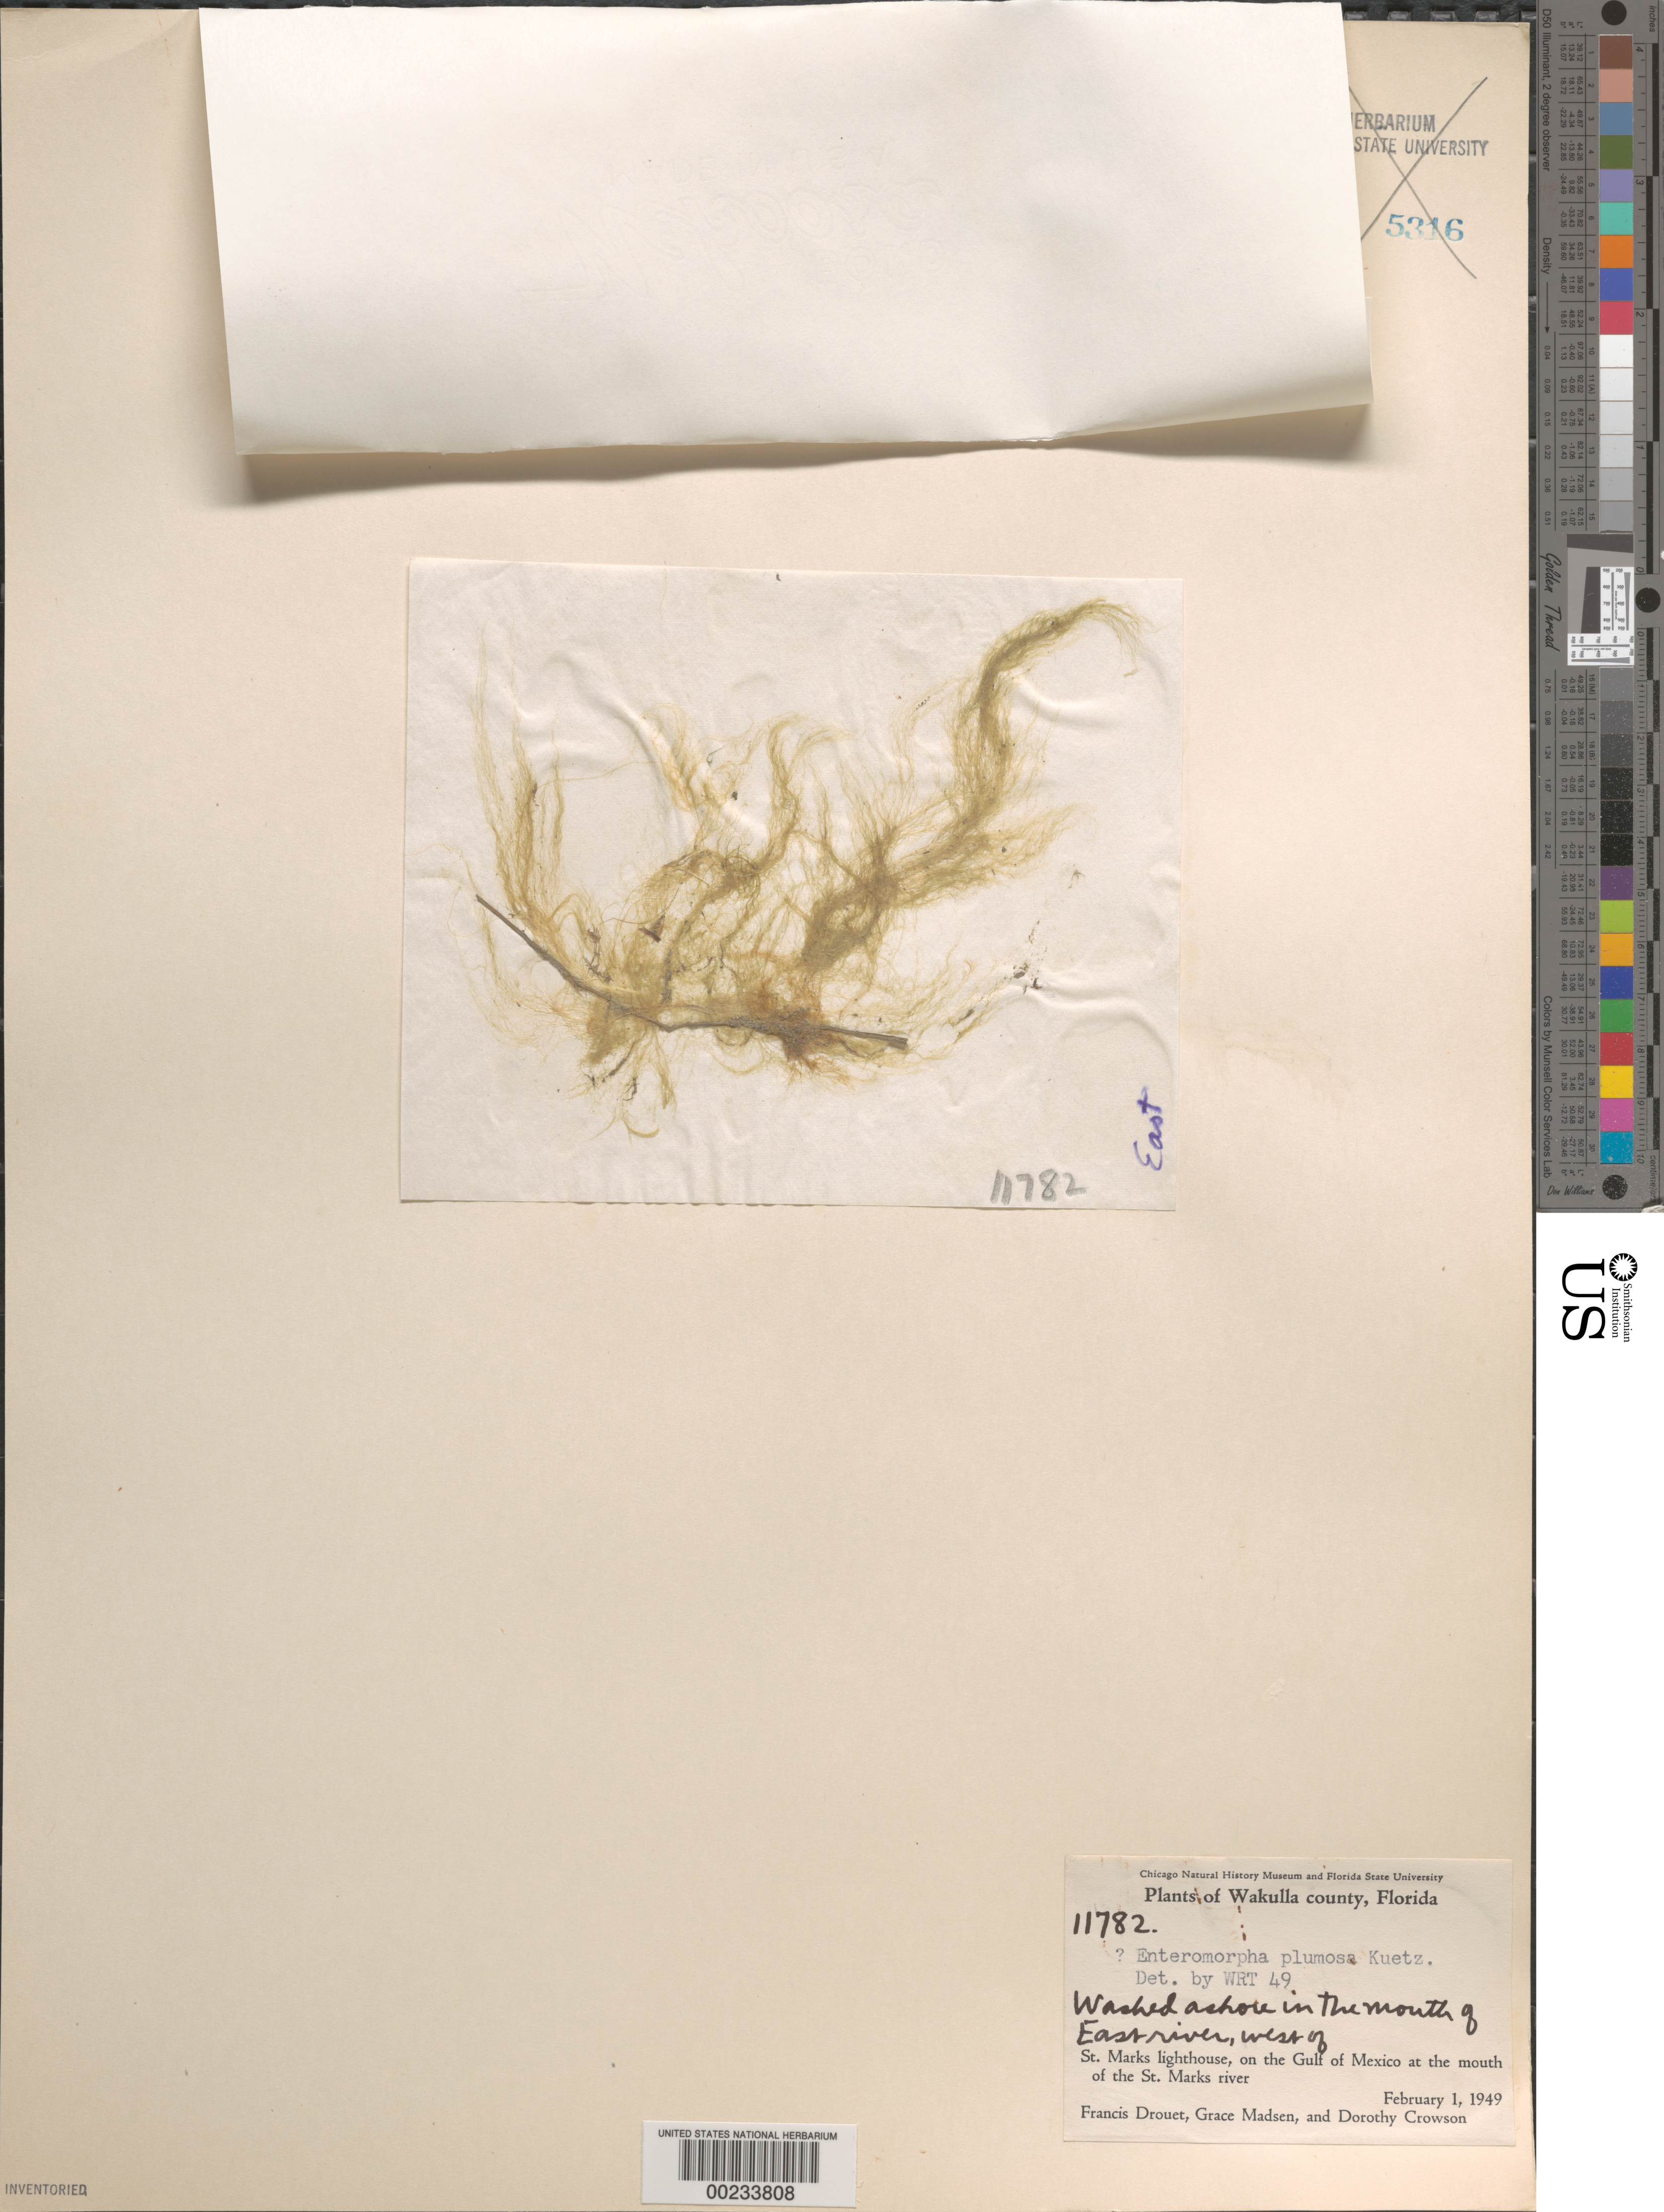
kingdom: Plantae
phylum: Chlorophyta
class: Ulvophyceae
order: Ulvales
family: Ulvaceae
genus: Ulva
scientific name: Ulva paradoxa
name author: C. Agardh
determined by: Algae name updating Project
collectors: F. E. Drouet, G. Madsen & D. Crowson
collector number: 11782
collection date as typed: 01 Feb 1949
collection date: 1949-02-01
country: United States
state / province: Florida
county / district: Wakulla County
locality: East River mouth, west of St. Marks Light, St. Marks River mouth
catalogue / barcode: US 19604